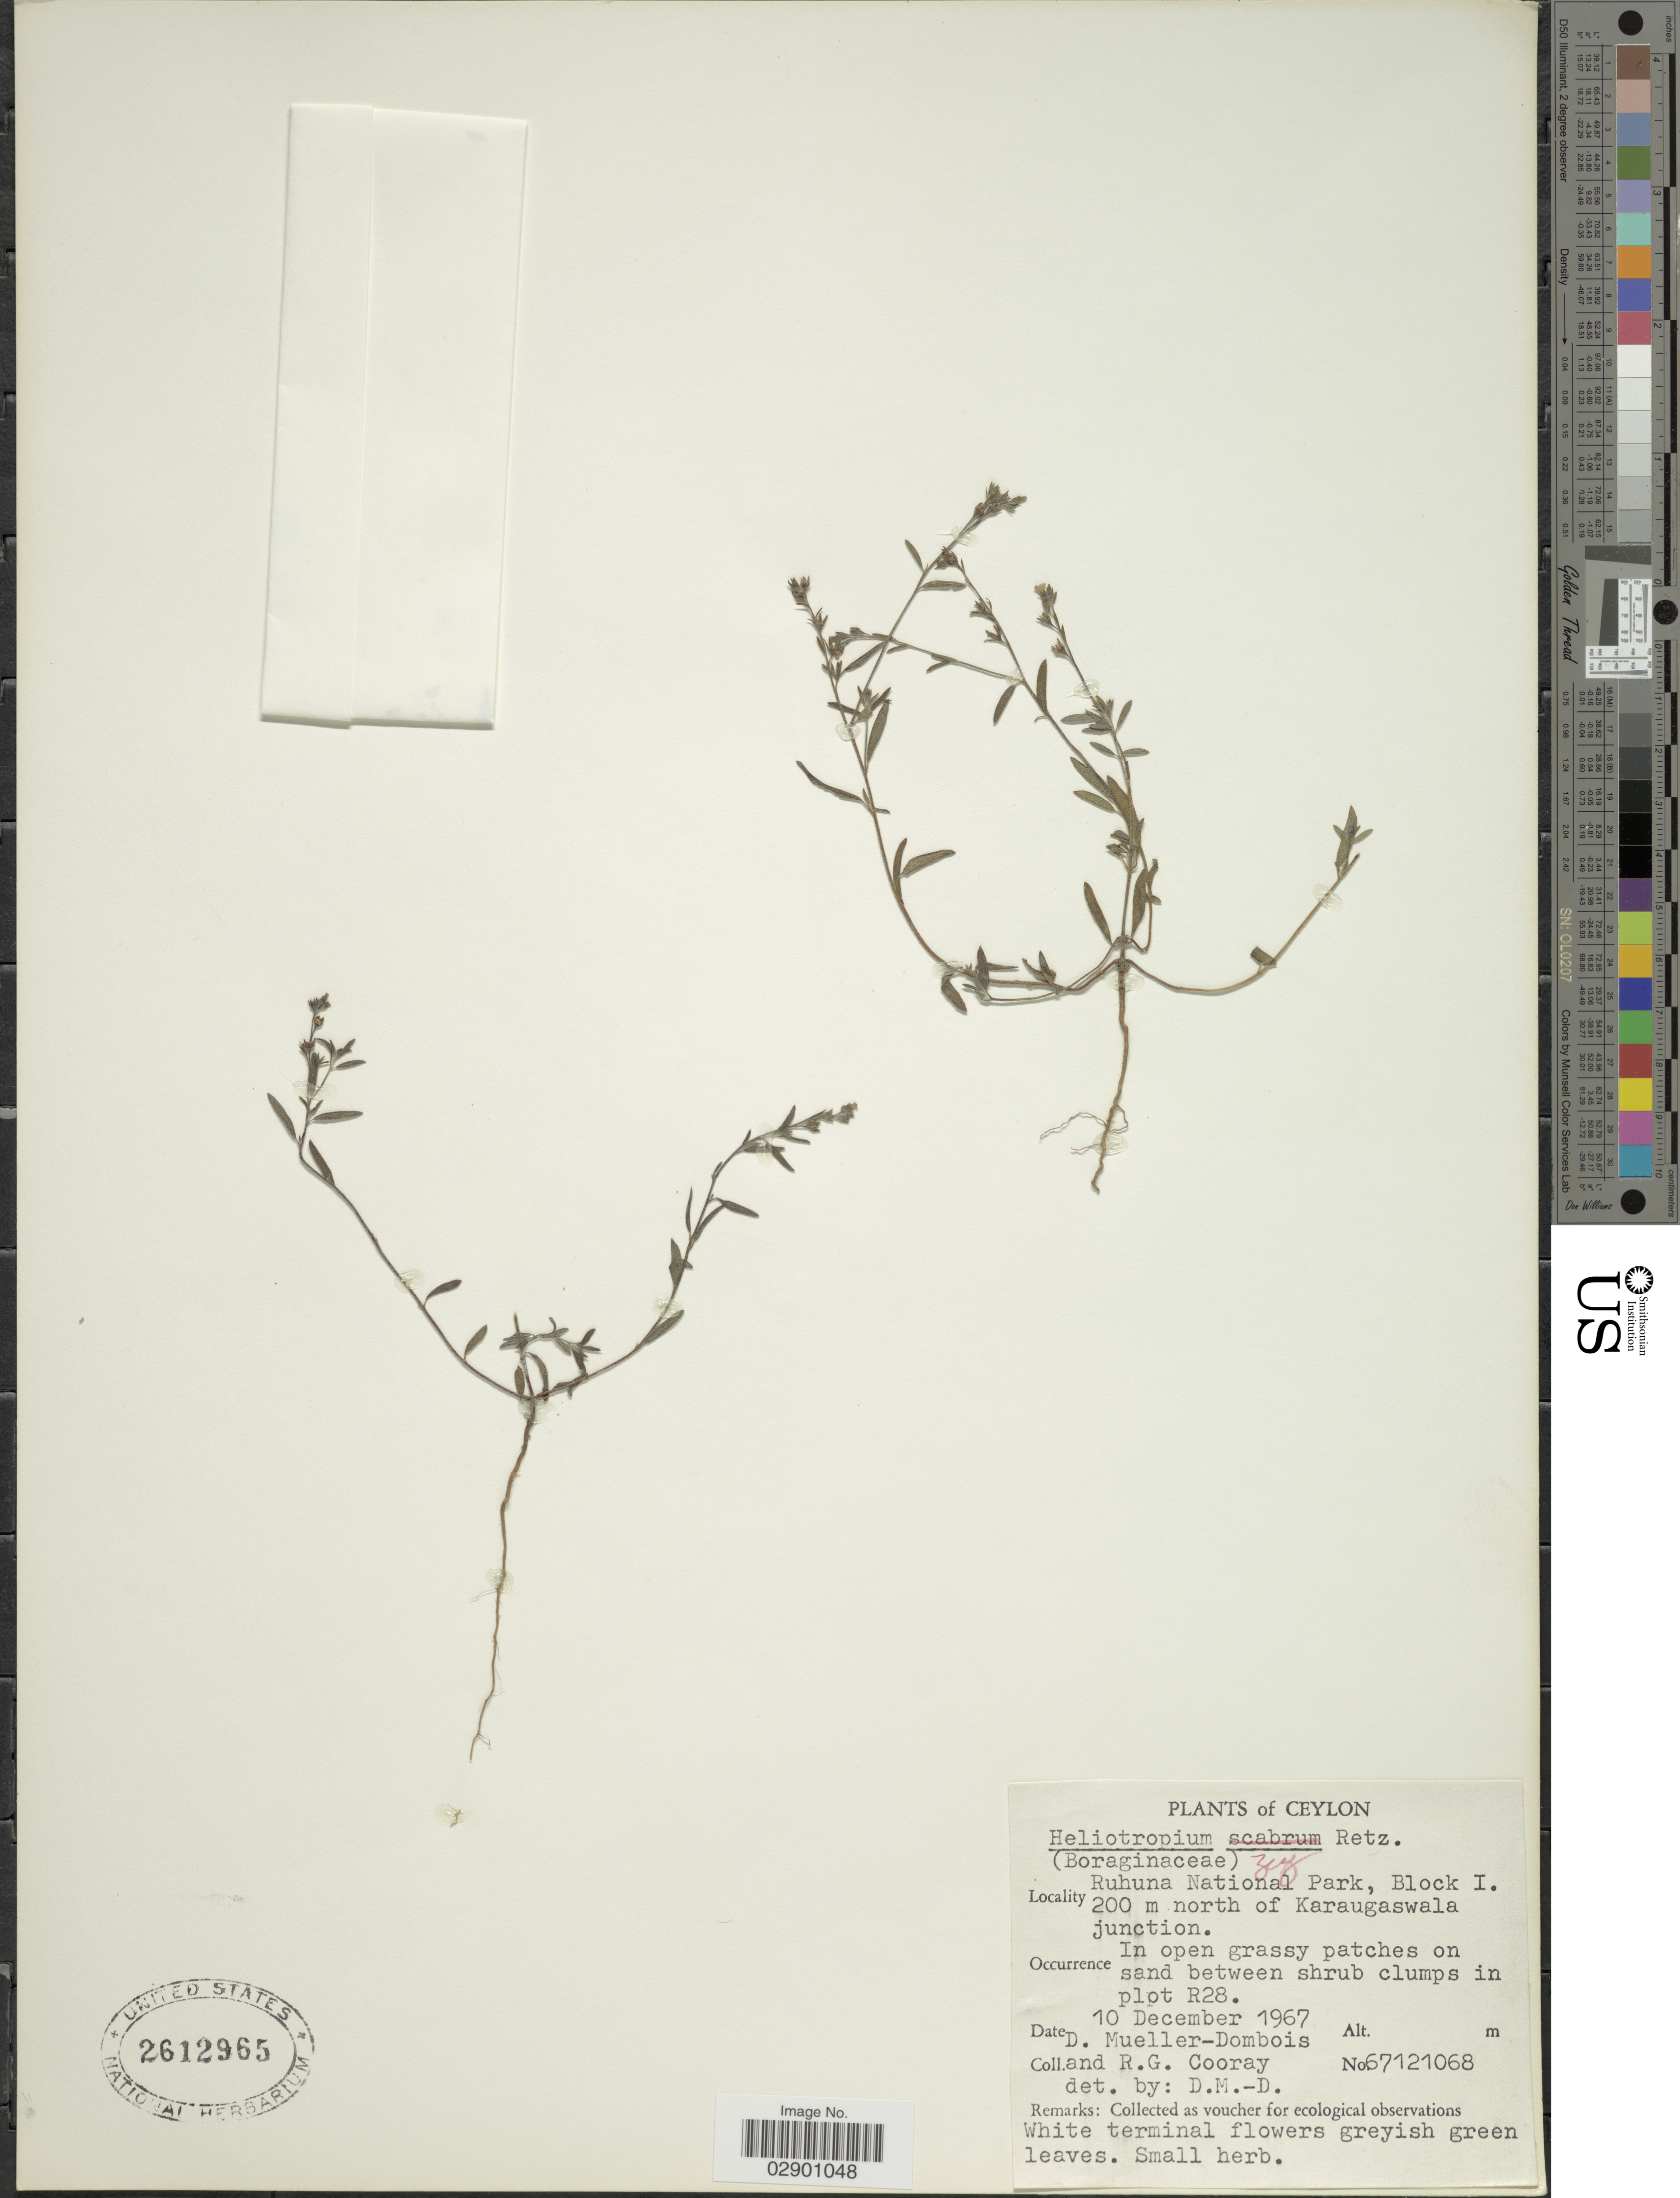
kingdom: Plantae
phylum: Tracheophyta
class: Magnoliopsida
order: Boraginales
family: Heliotropiaceae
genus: Heliotropium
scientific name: Heliotropium marifolium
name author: J. Koenig ex Retz.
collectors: D. Mueller-Dombois & R. Cooray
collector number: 67121068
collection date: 1967-12-10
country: Sri Lanka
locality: Ceylon. Ruhuna National Park, Block I. 200 m north of Karaugaswala junction. In open grassy patches on sand between shrub clumps in plot R28.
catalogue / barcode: US 2612965